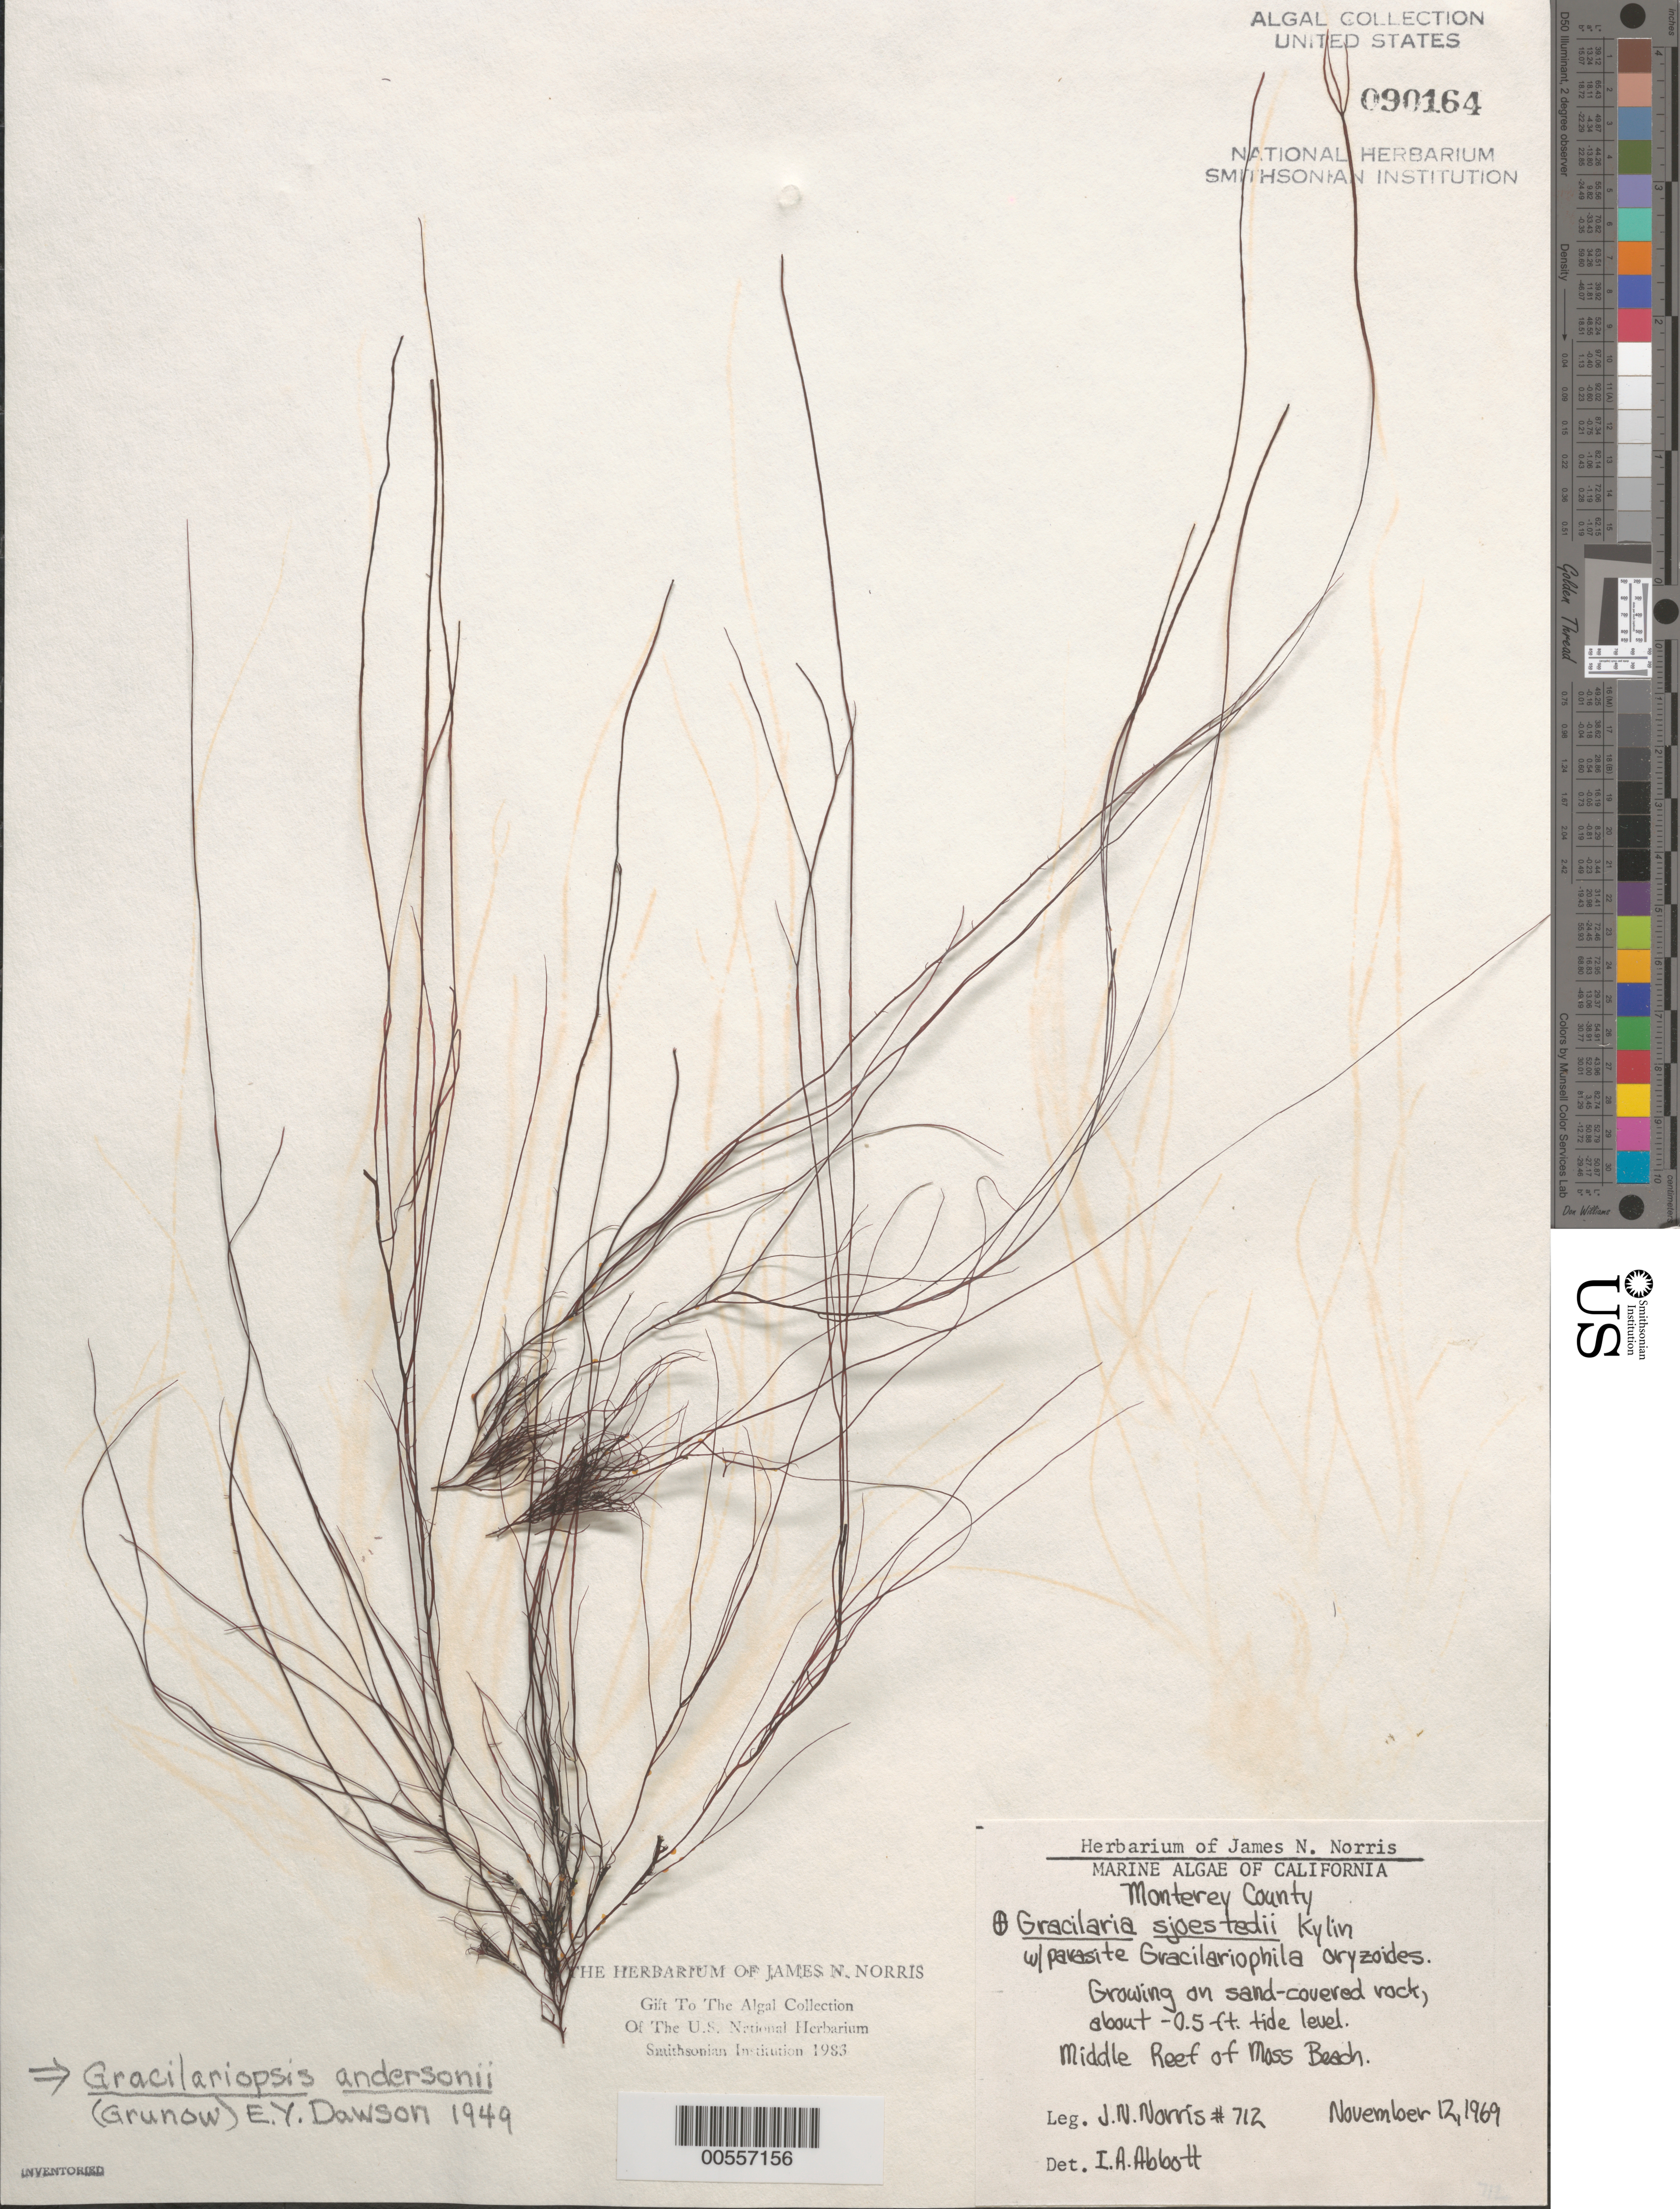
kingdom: Plantae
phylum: Rhodophyta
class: Florideophyceae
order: Gracilariales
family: Gracilariaceae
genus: Gracilariopsis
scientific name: Gracilariopsis andersonii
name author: (Grunow) E.Y. Dawson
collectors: J. N. Norris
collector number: JN-712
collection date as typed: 12 Nov 1969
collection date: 1969-11-12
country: United States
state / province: California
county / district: Monterey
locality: Middle Reef of Moss Beach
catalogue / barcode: US 90164